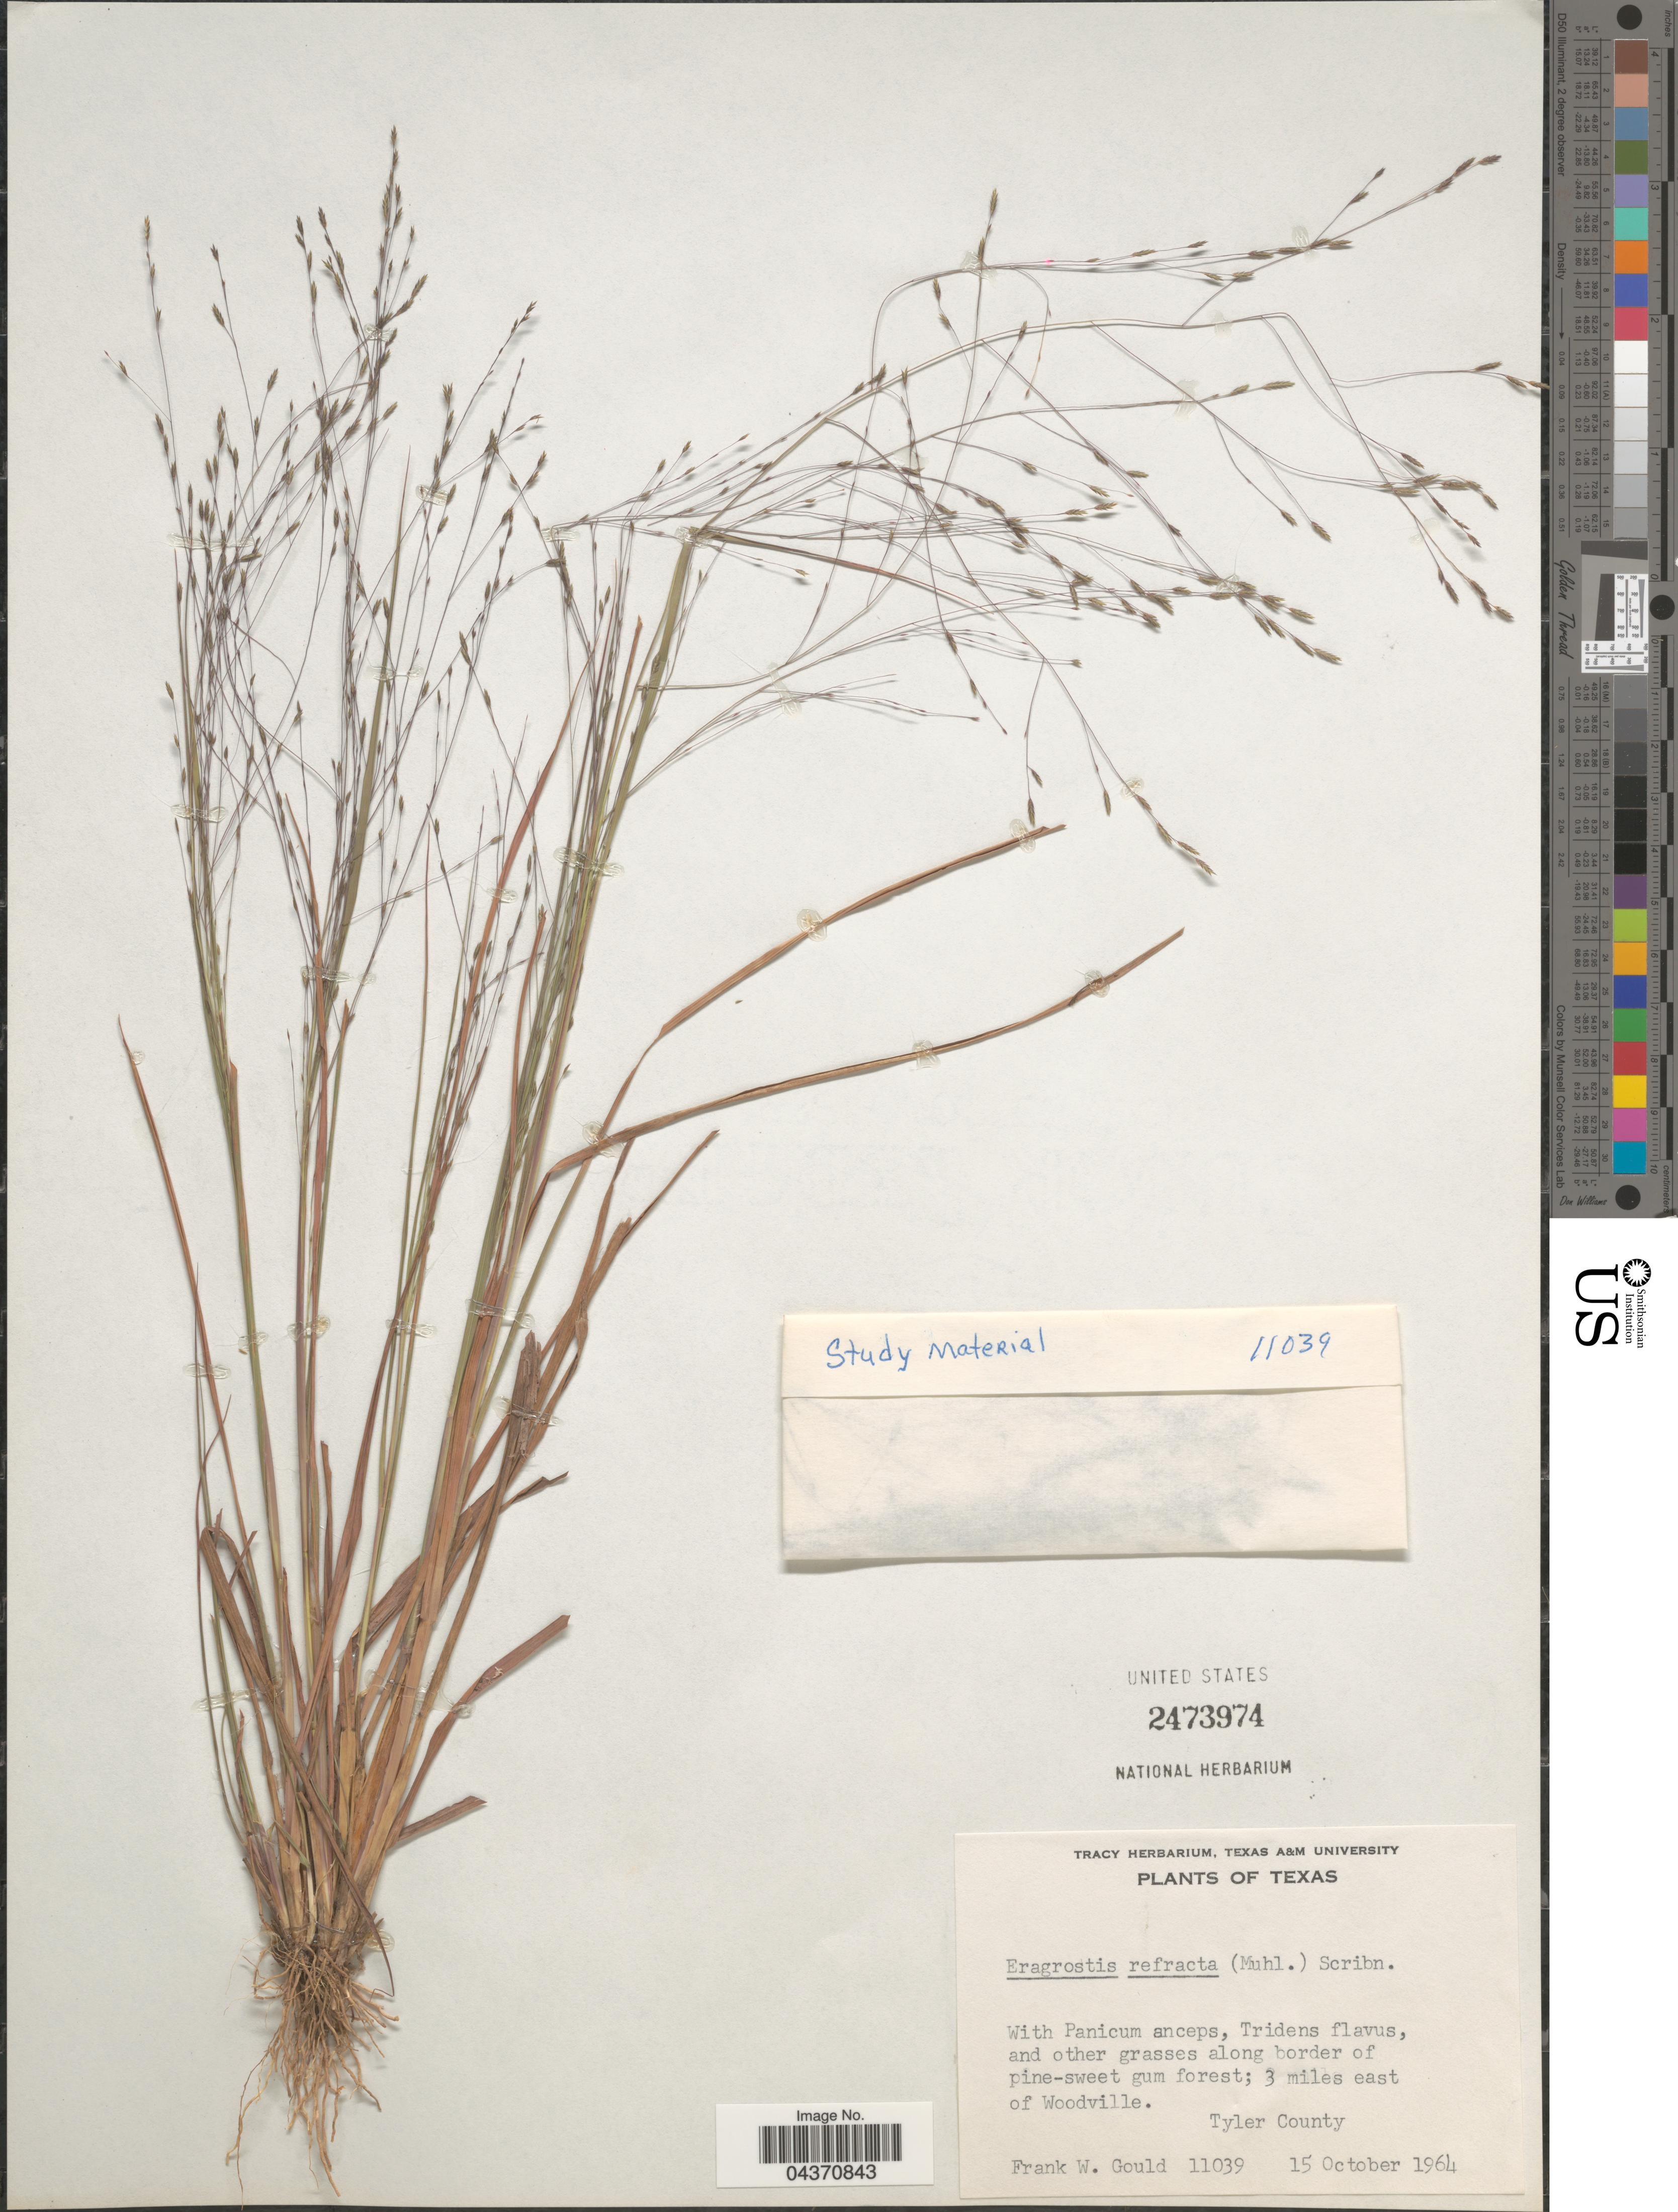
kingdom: Plantae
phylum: Tracheophyta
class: Liliopsida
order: Poales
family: Poaceae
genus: Eragrostis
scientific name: Eragrostis refracta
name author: (Muhl.) Scribn.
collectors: F. W. Gould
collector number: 11039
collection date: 1964-10-15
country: United States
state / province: Texas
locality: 3 miles east of Woodville. Tyler County.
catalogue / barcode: US 2473974